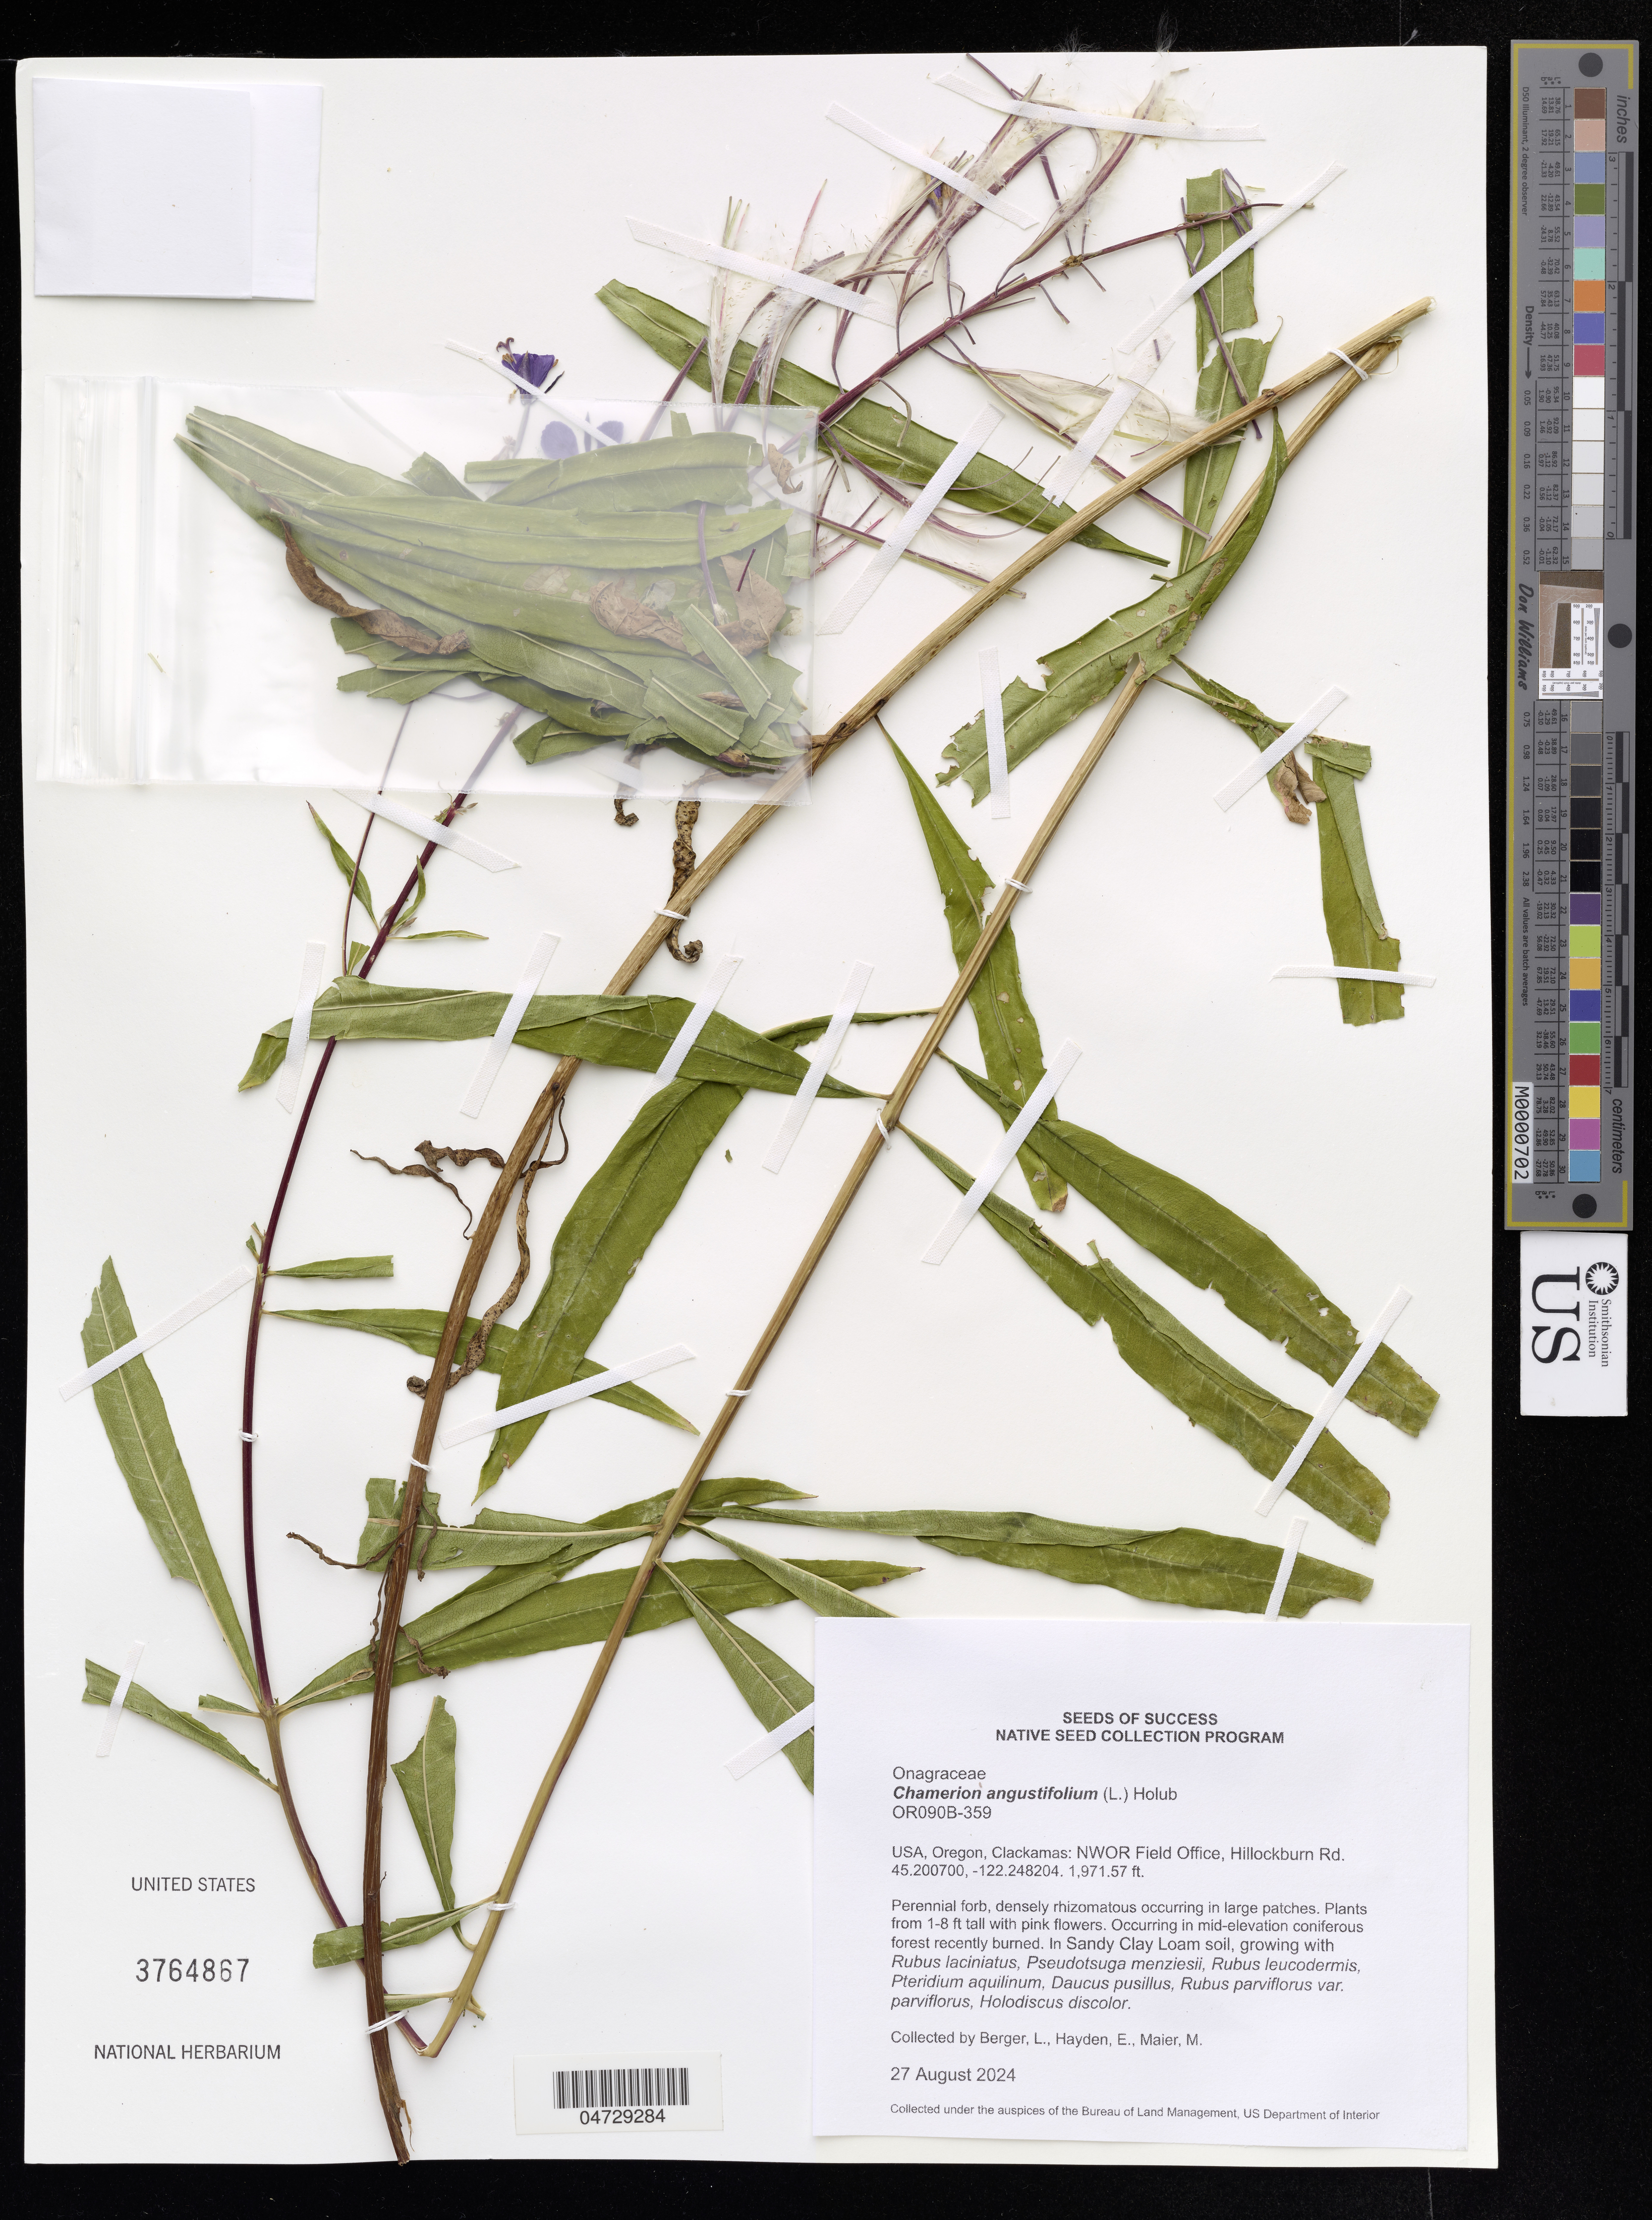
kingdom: Plantae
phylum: Tracheophyta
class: Magnoliopsida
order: Myrtales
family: Onagraceae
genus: Chamerion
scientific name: Chamerion angustifolium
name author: (L.) Holub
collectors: L. Berger, E. Hayden & M. Maier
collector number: OR090B-359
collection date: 2024-08-27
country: United States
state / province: Oregon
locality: Clackamas: NWOR Field Office, Hillockburn Rd.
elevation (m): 600.93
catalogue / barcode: US 3764867